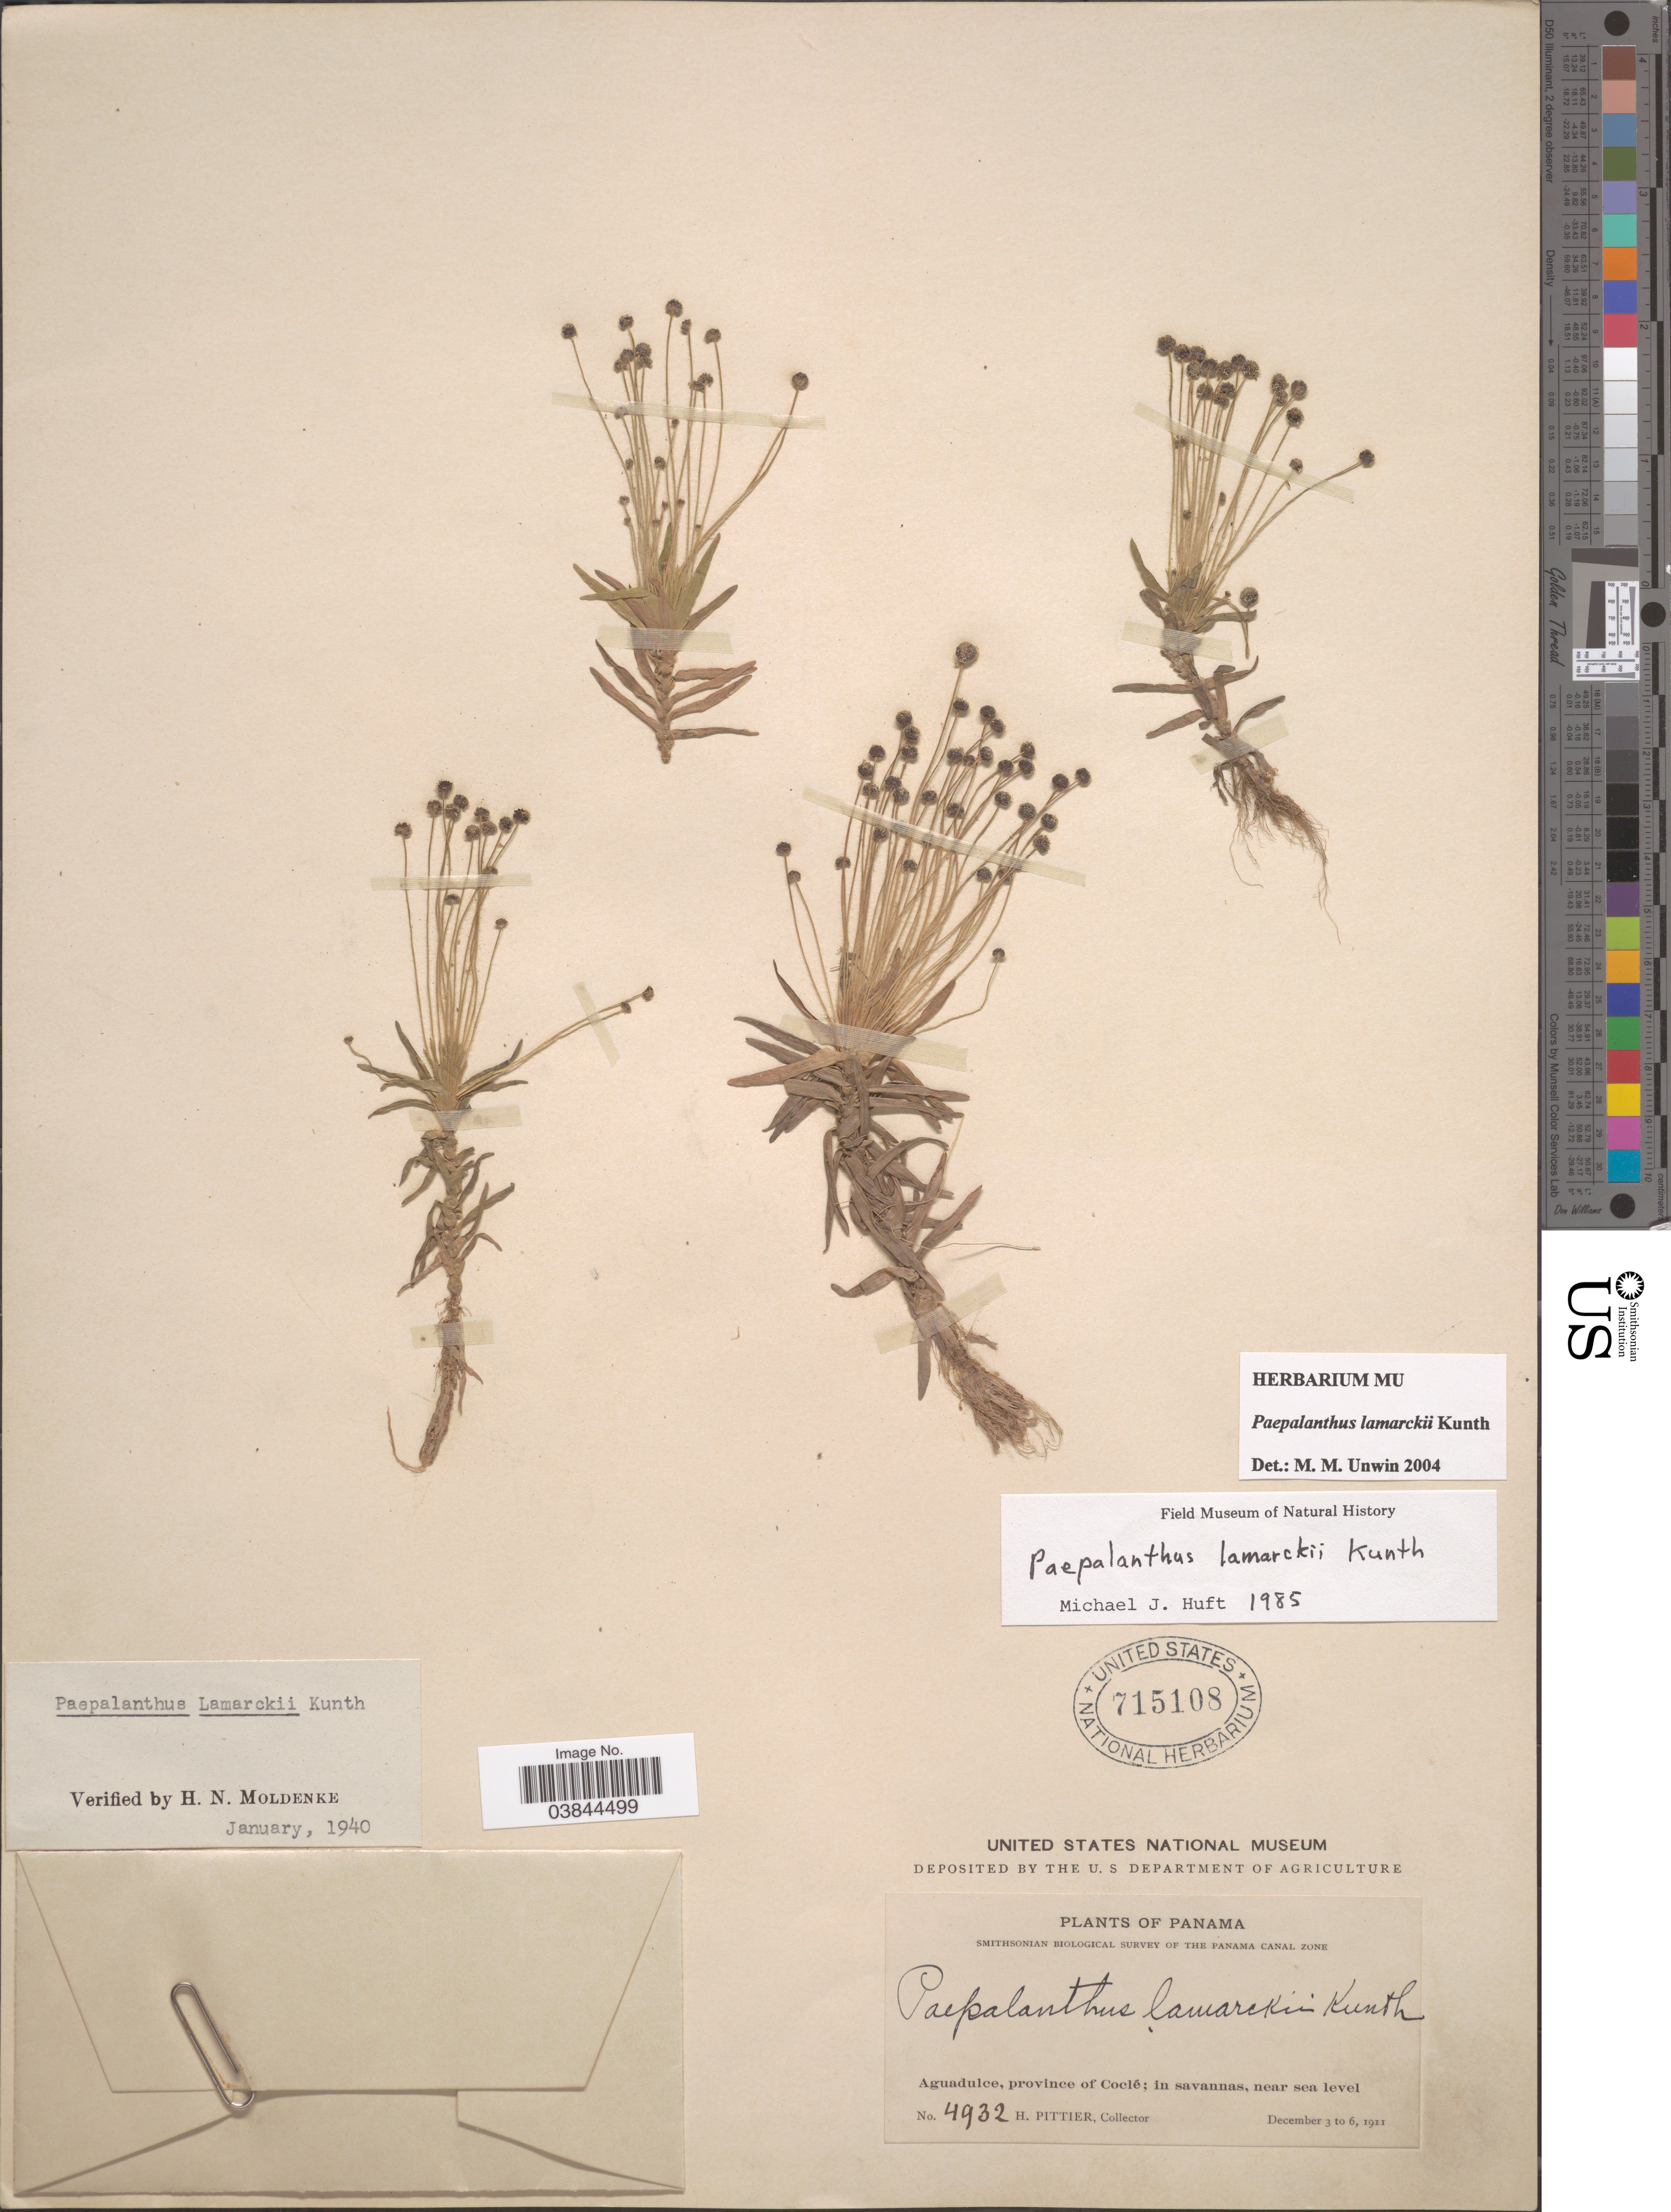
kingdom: Plantae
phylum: Tracheophyta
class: Liliopsida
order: Poales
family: Eriocaulaceae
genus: Paepalanthus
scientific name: Paepalanthus lamarckii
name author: Kunth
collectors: H. F. Pittier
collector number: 4932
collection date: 1911-12-03/1911-12-06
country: Panama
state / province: Cocle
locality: The Panama Canal Zone. Aguadulce.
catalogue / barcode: US 715108